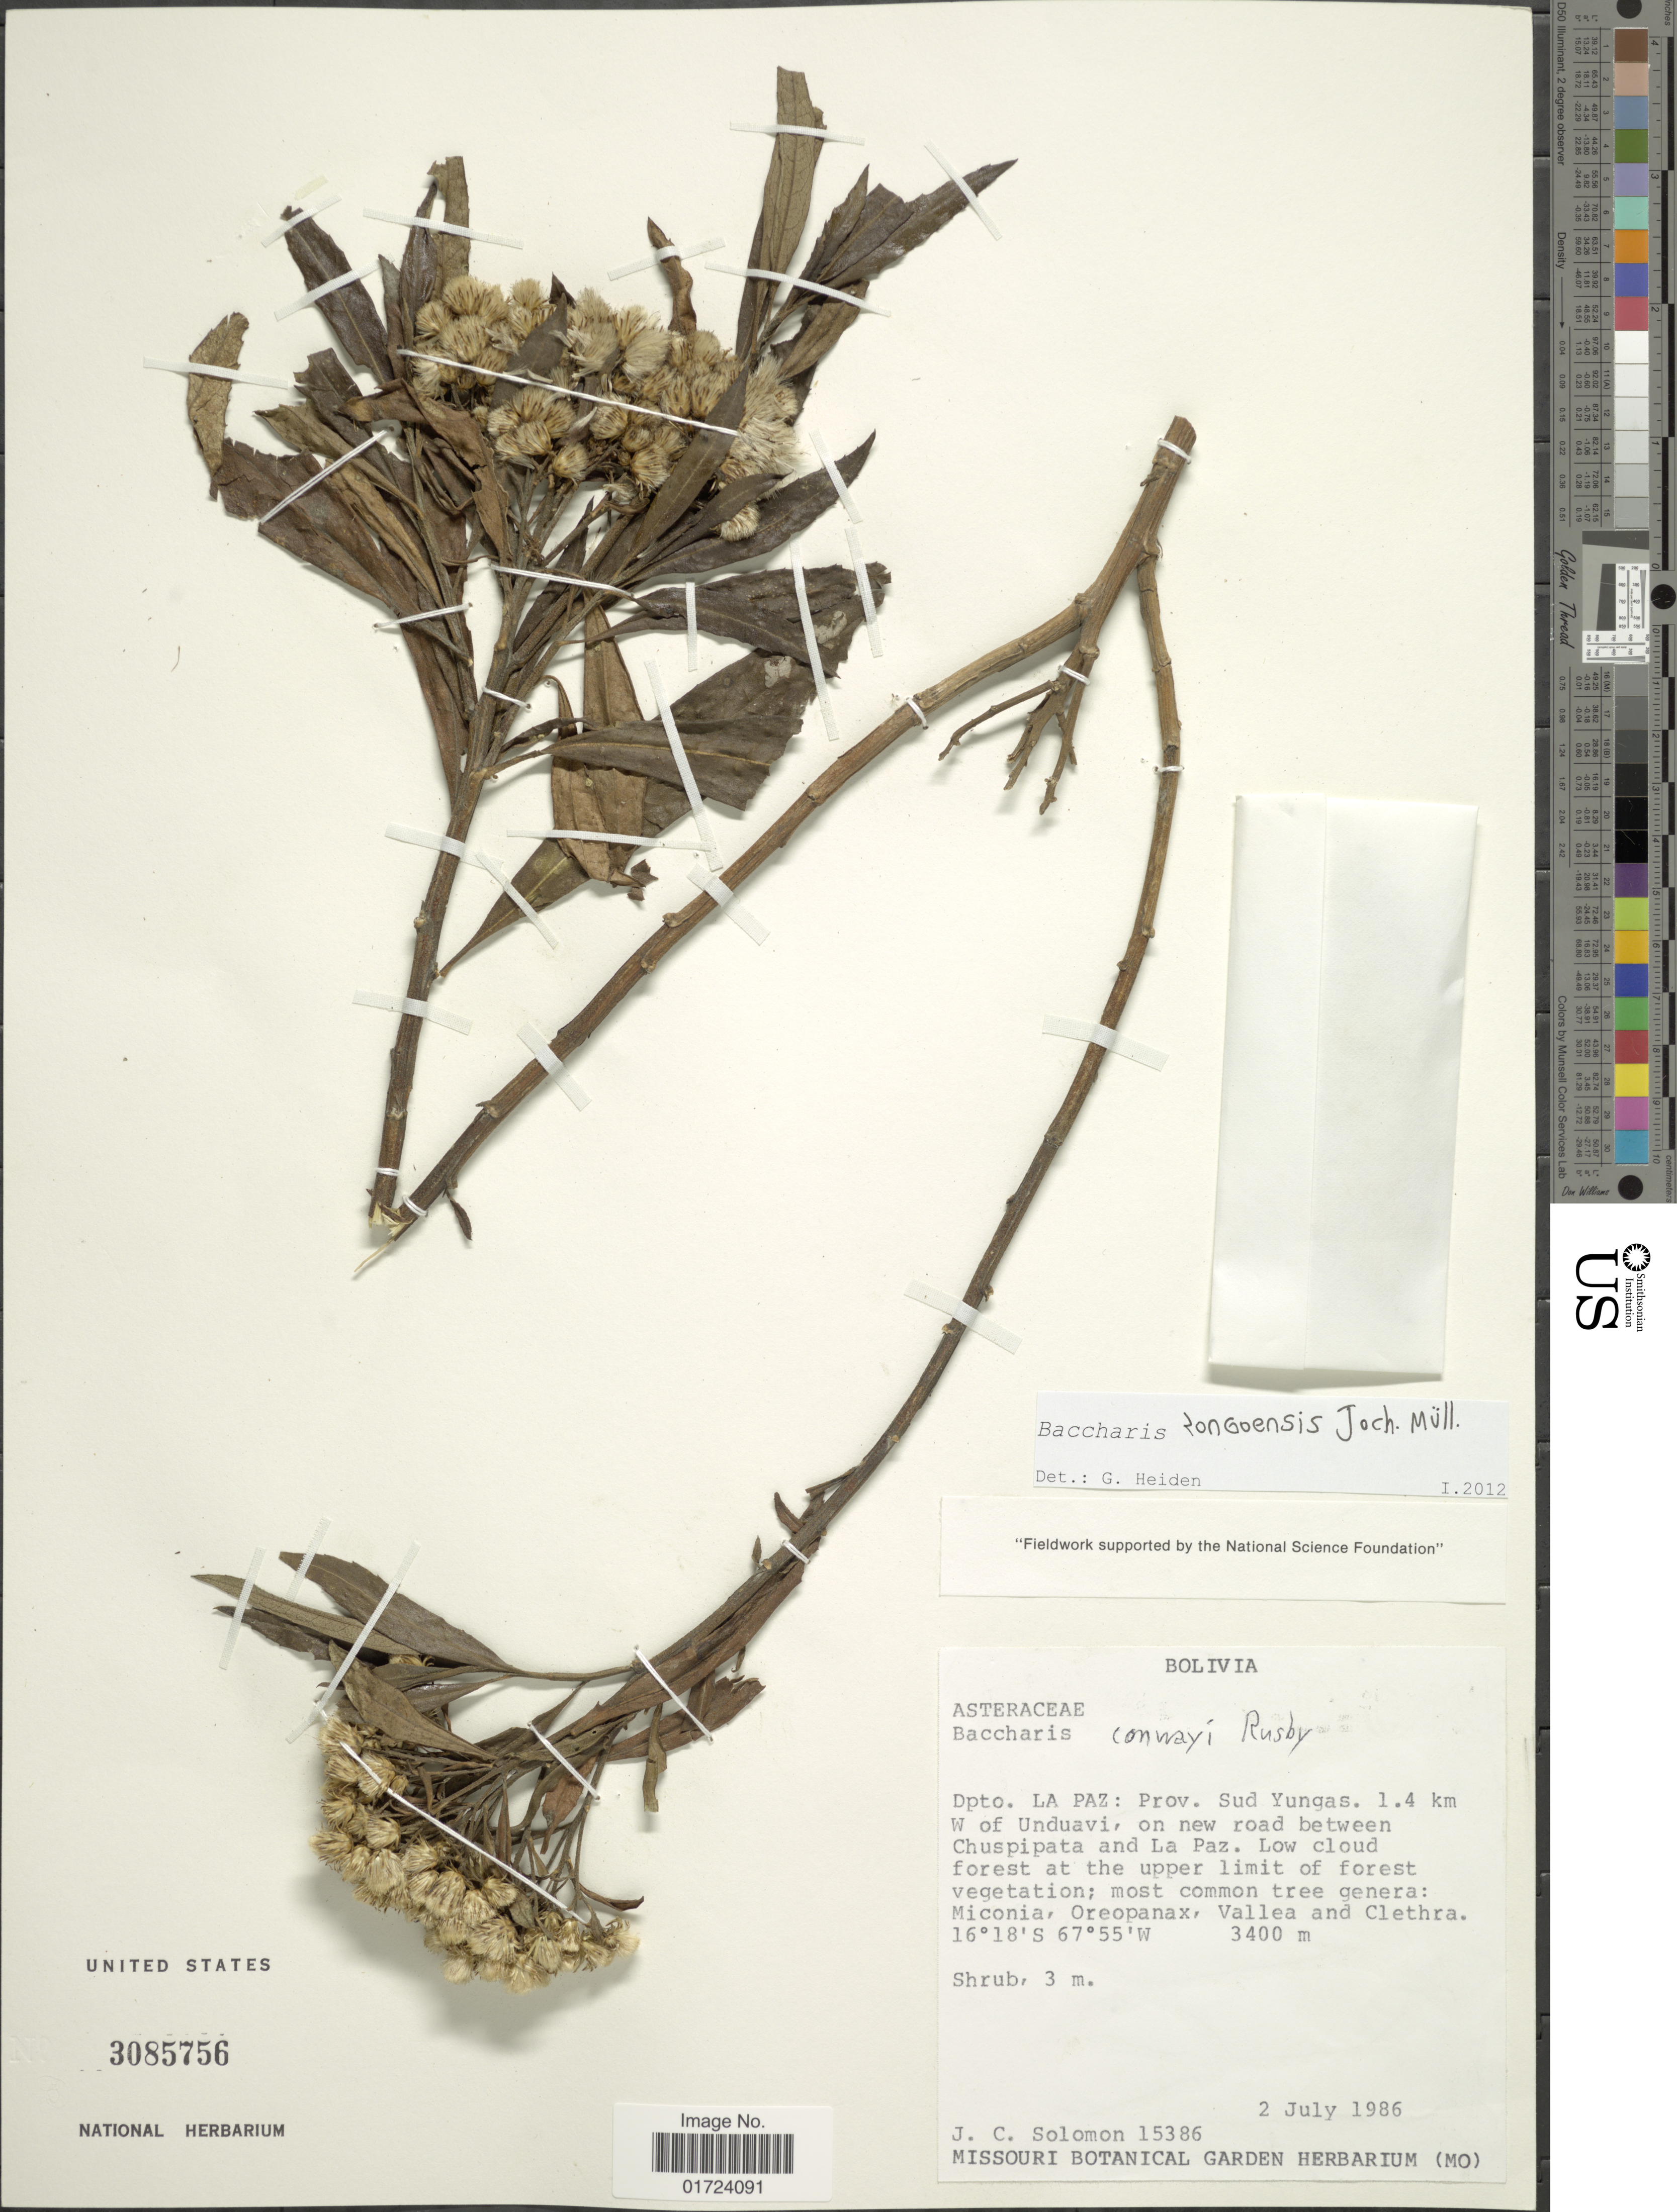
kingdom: Plantae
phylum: Tracheophyta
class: Magnoliopsida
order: Asterales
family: Asteraceae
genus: Baccharis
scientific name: Baccharis zongoensis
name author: Joch. Müll.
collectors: J. C. Solomon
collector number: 15386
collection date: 1986-07-02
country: Bolivia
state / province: La Paz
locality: Dpto. La Paz: Prov. Sud Yungas. 1.4 km W of Unduavi, on new road between Chuspipata and La Paz. Vallea and Clethra.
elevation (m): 3400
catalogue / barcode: US 3085756